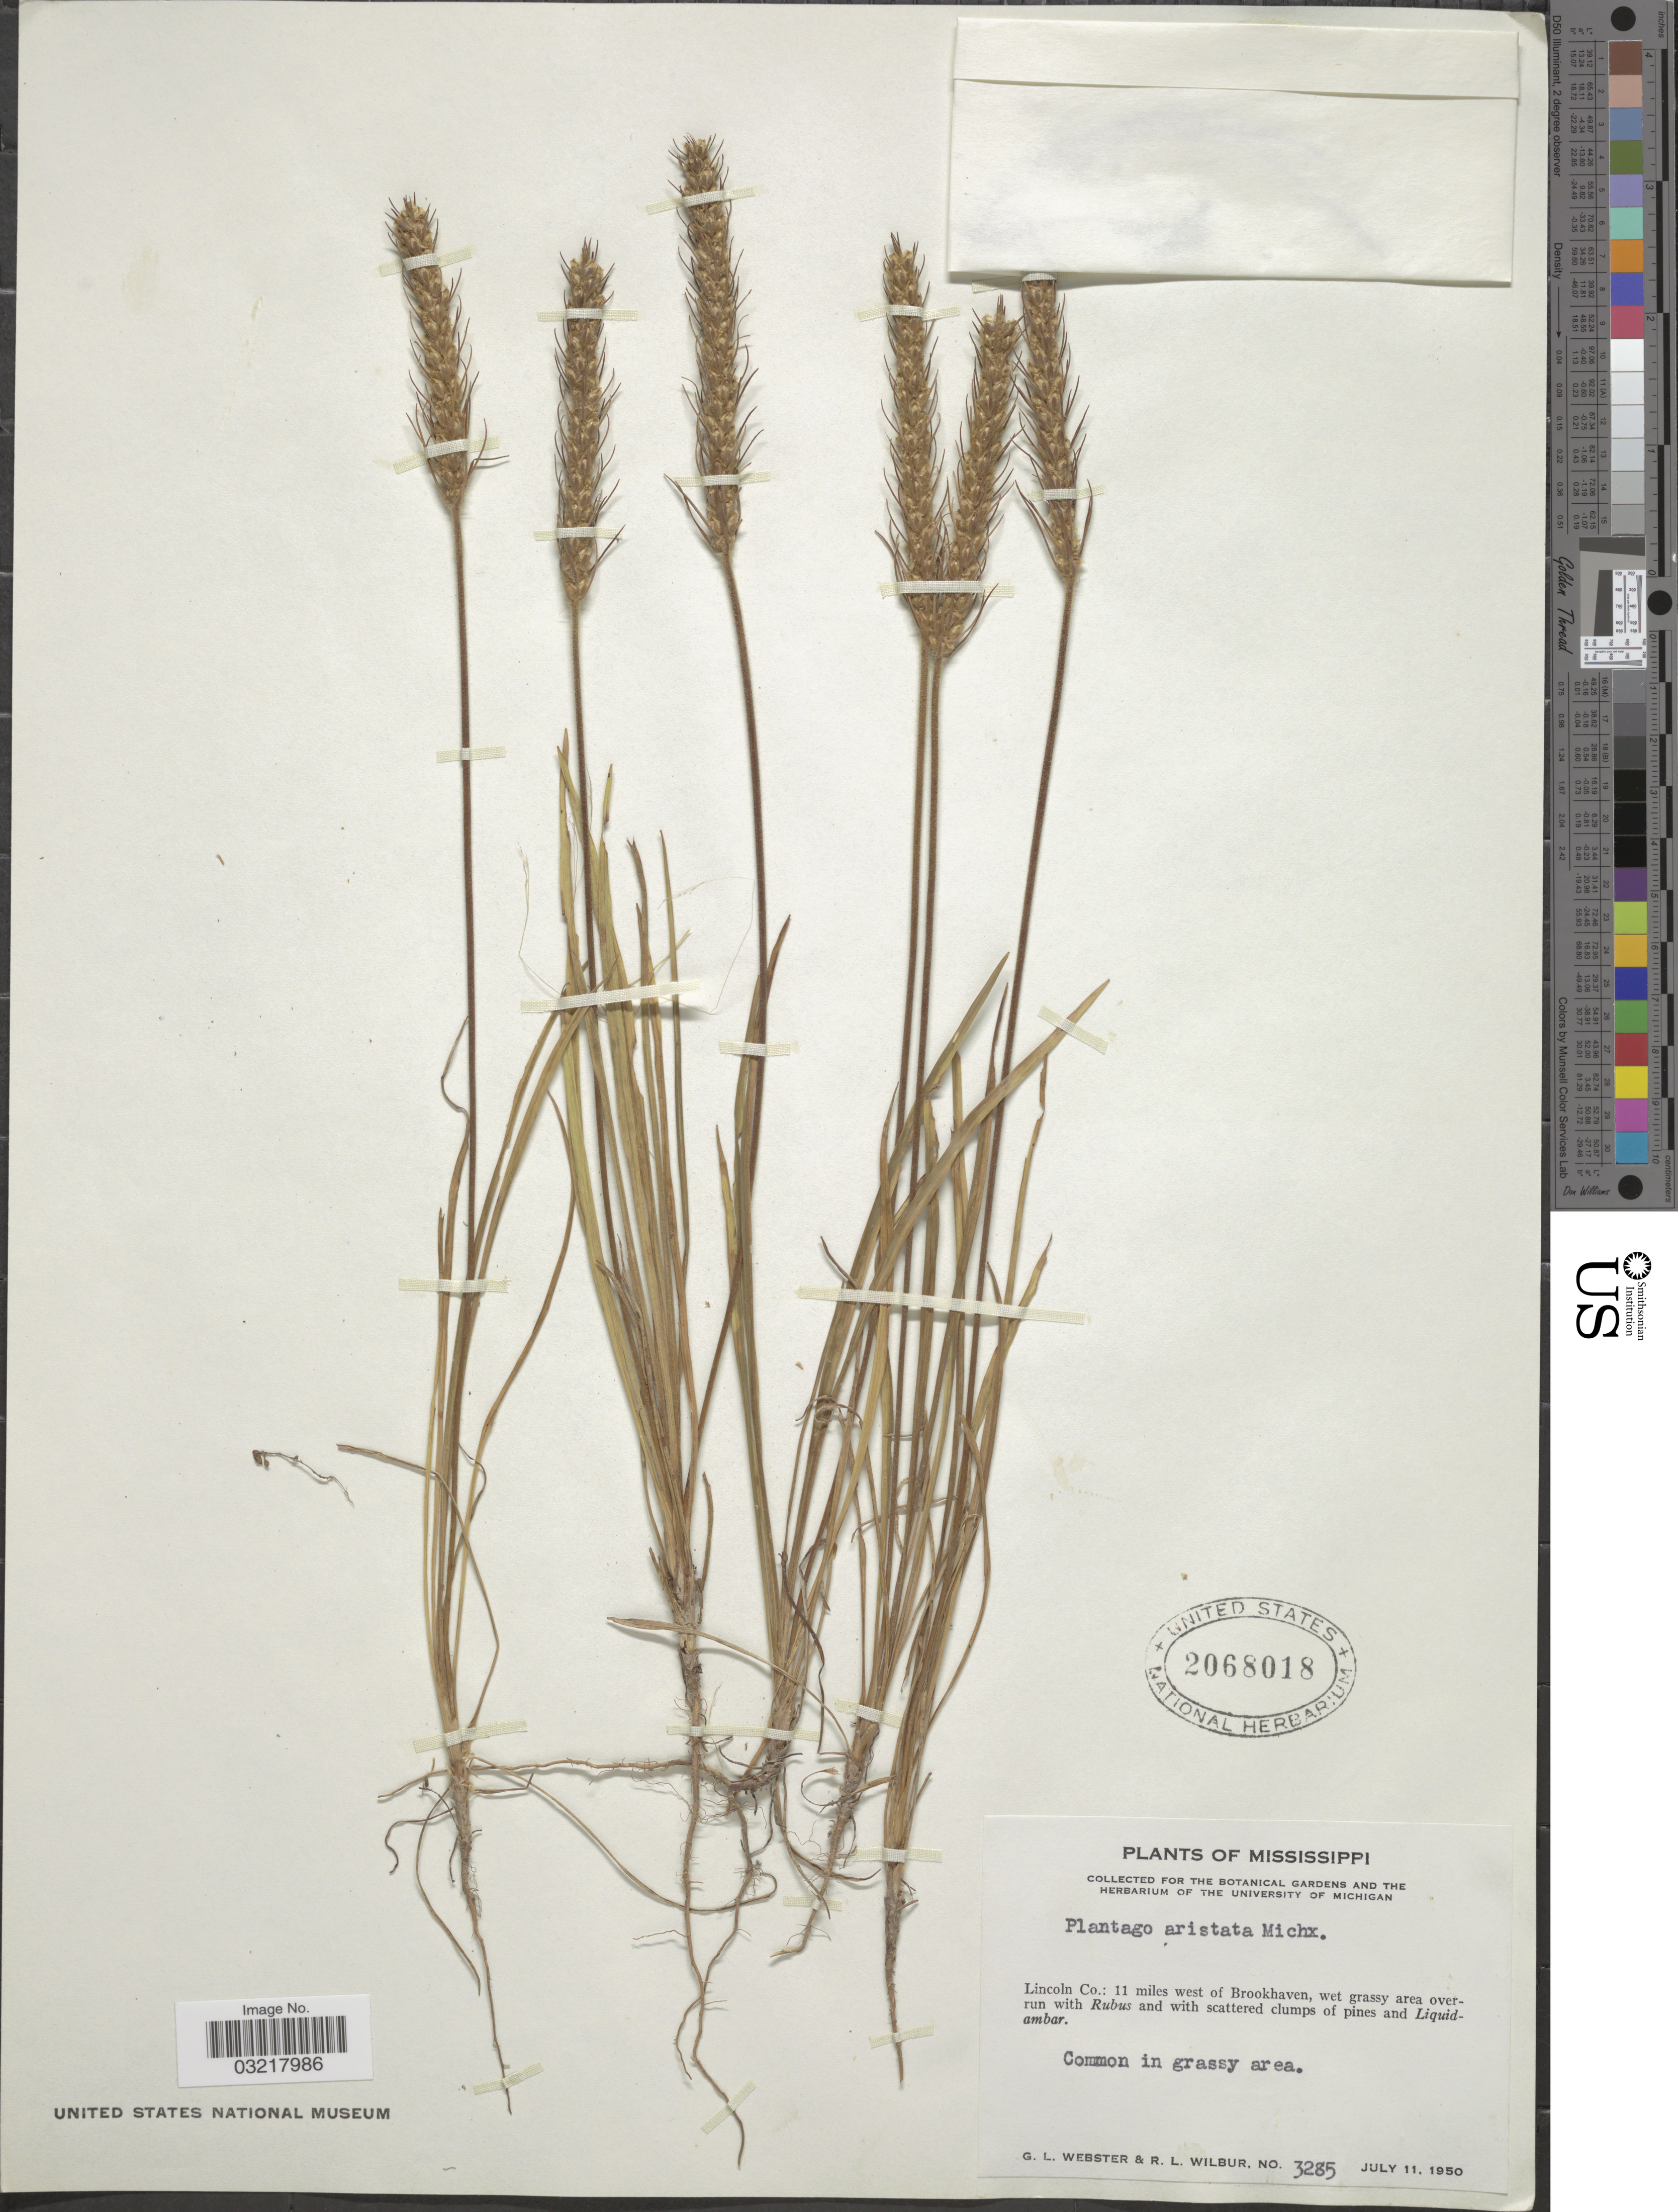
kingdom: Plantae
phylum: Tracheophyta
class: Magnoliopsida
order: Lamiales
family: Plantaginaceae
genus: Plantago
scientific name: Plantago aristata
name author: Michx.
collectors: G. L. Webster & R. L. Wilbur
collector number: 3285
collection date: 1950-07-11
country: United States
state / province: Mississippi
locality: Lincoln Co.: 11 miles west of Brookhaven.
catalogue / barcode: US 2068018